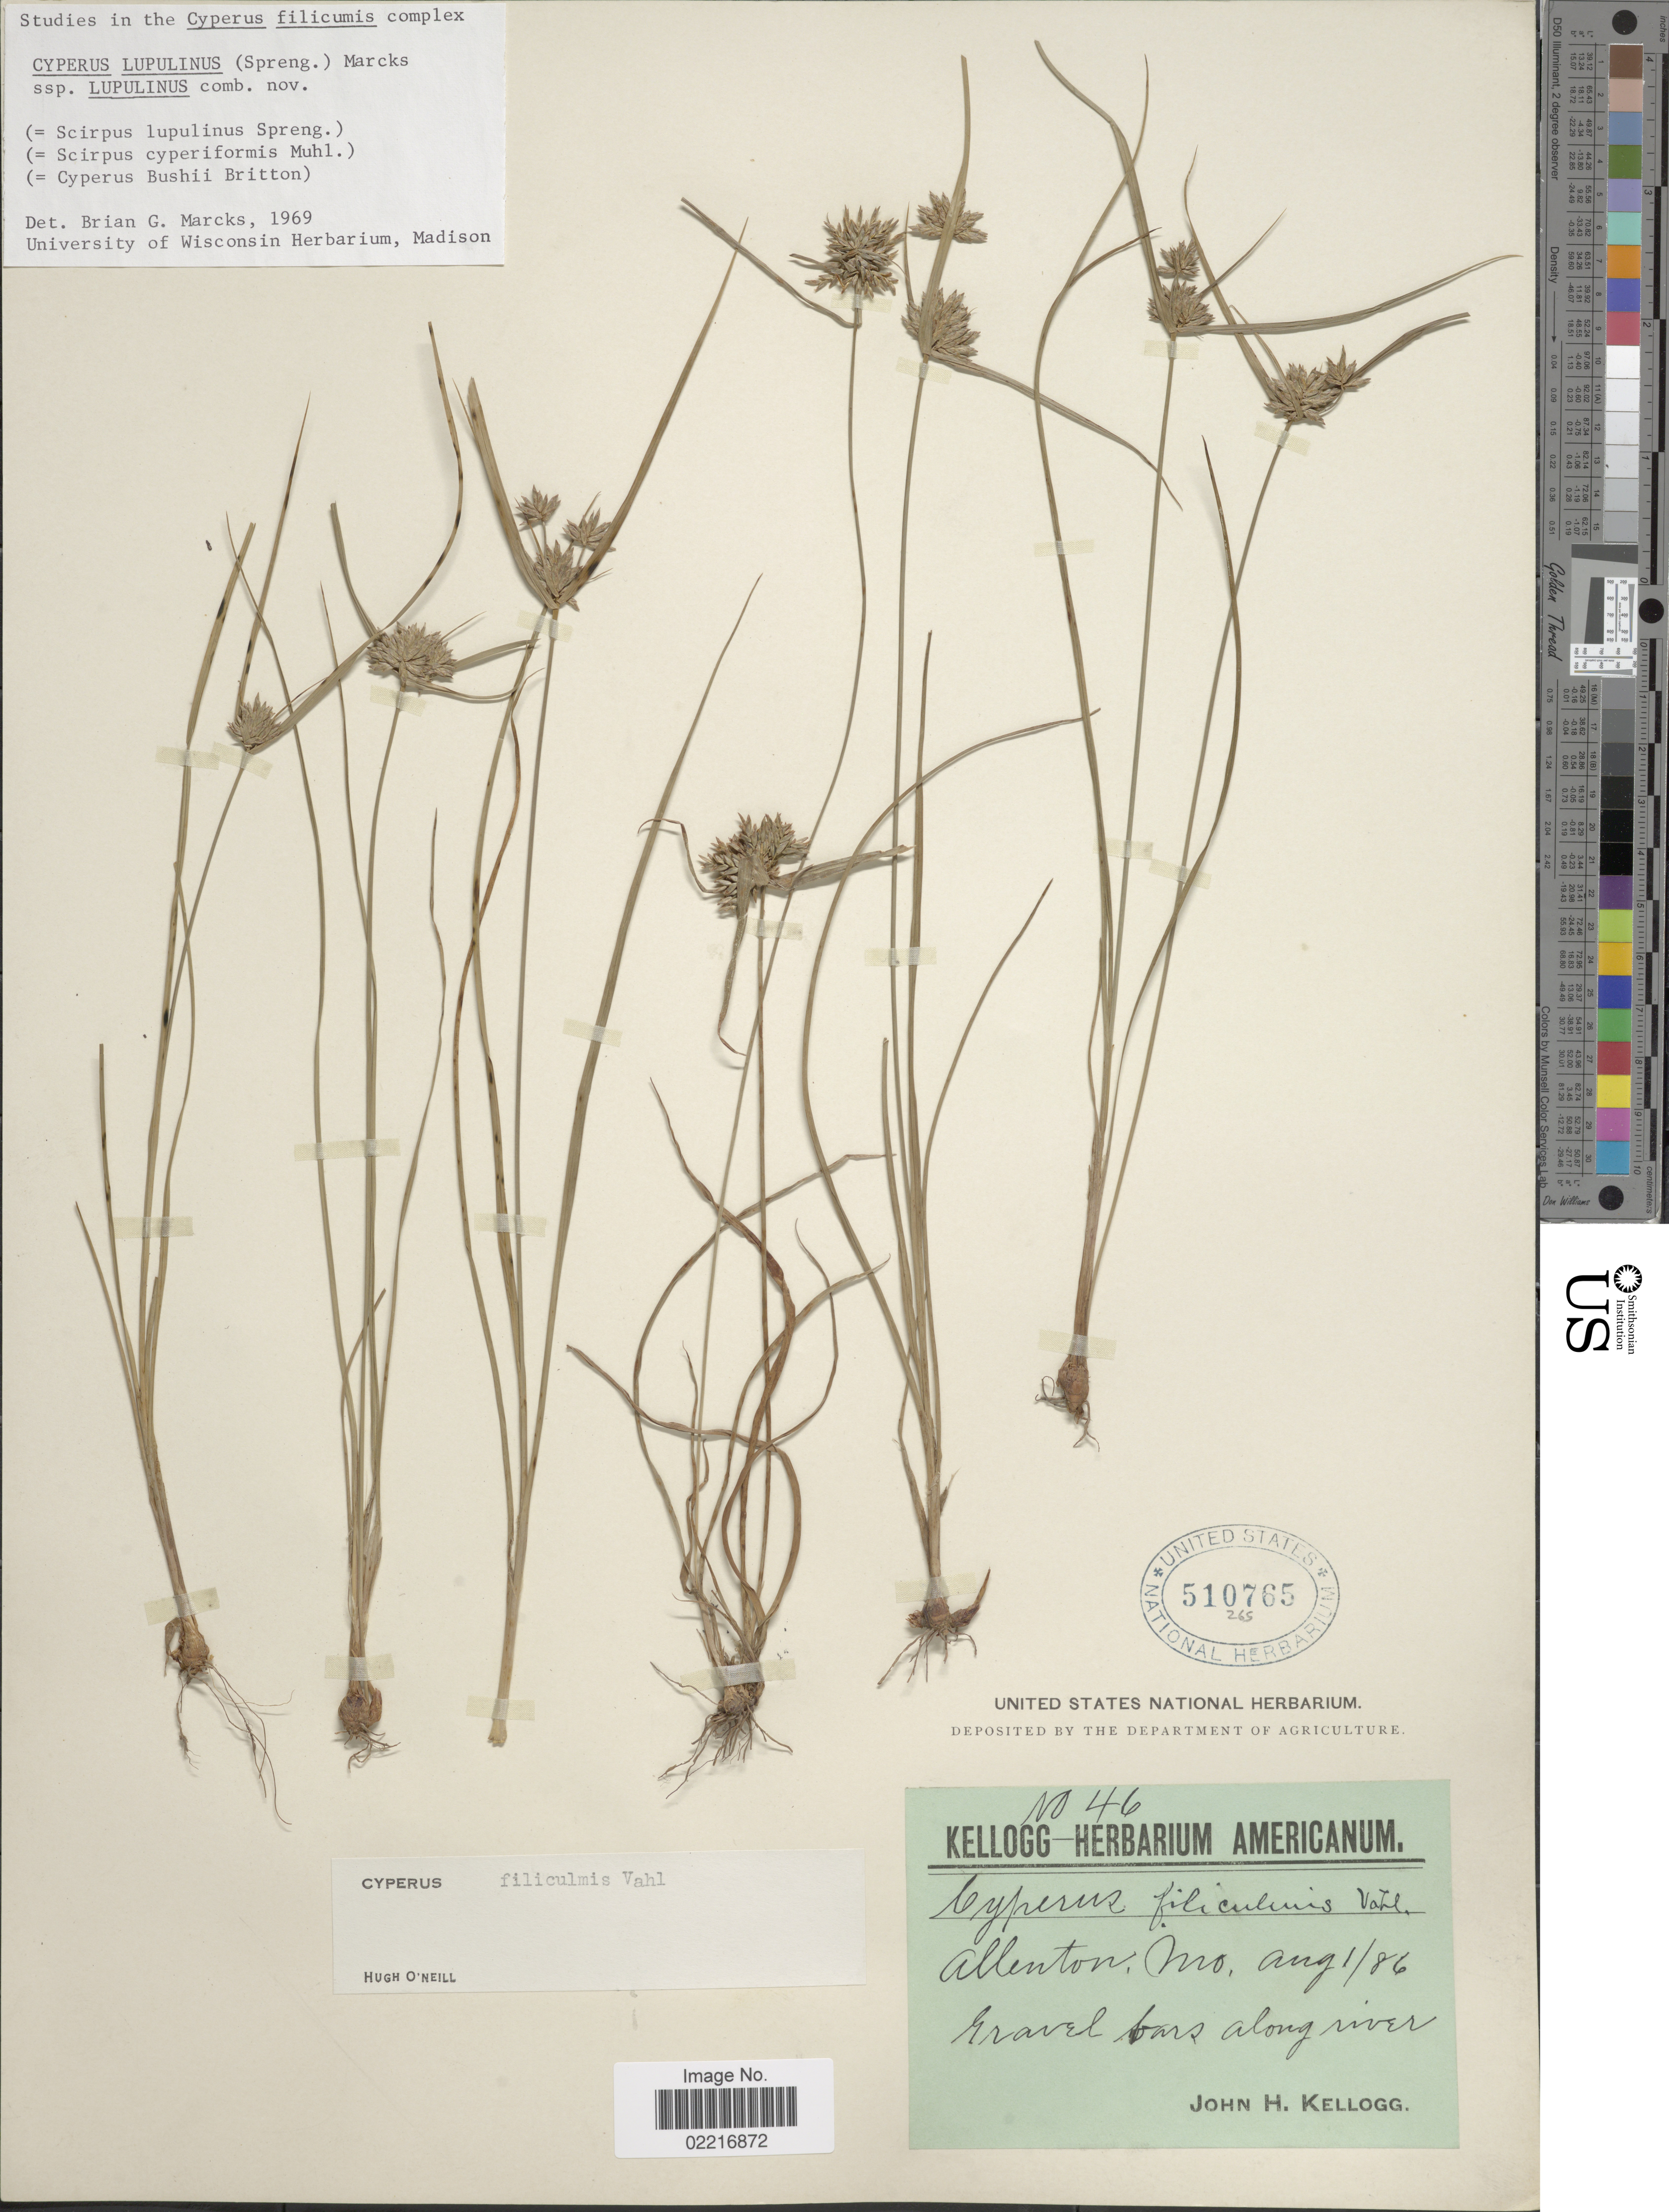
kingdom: Plantae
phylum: Tracheophyta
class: Liliopsida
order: Poales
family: Cyperaceae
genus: Cyperus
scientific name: Cyperus lupulinus subsp. lupulinus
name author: (Spreng.) Marcks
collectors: J. H. Kellogg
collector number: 46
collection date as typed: Transcribed d/m/y: 1/8/86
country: United States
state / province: Missouri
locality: Allenton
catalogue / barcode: US 510765